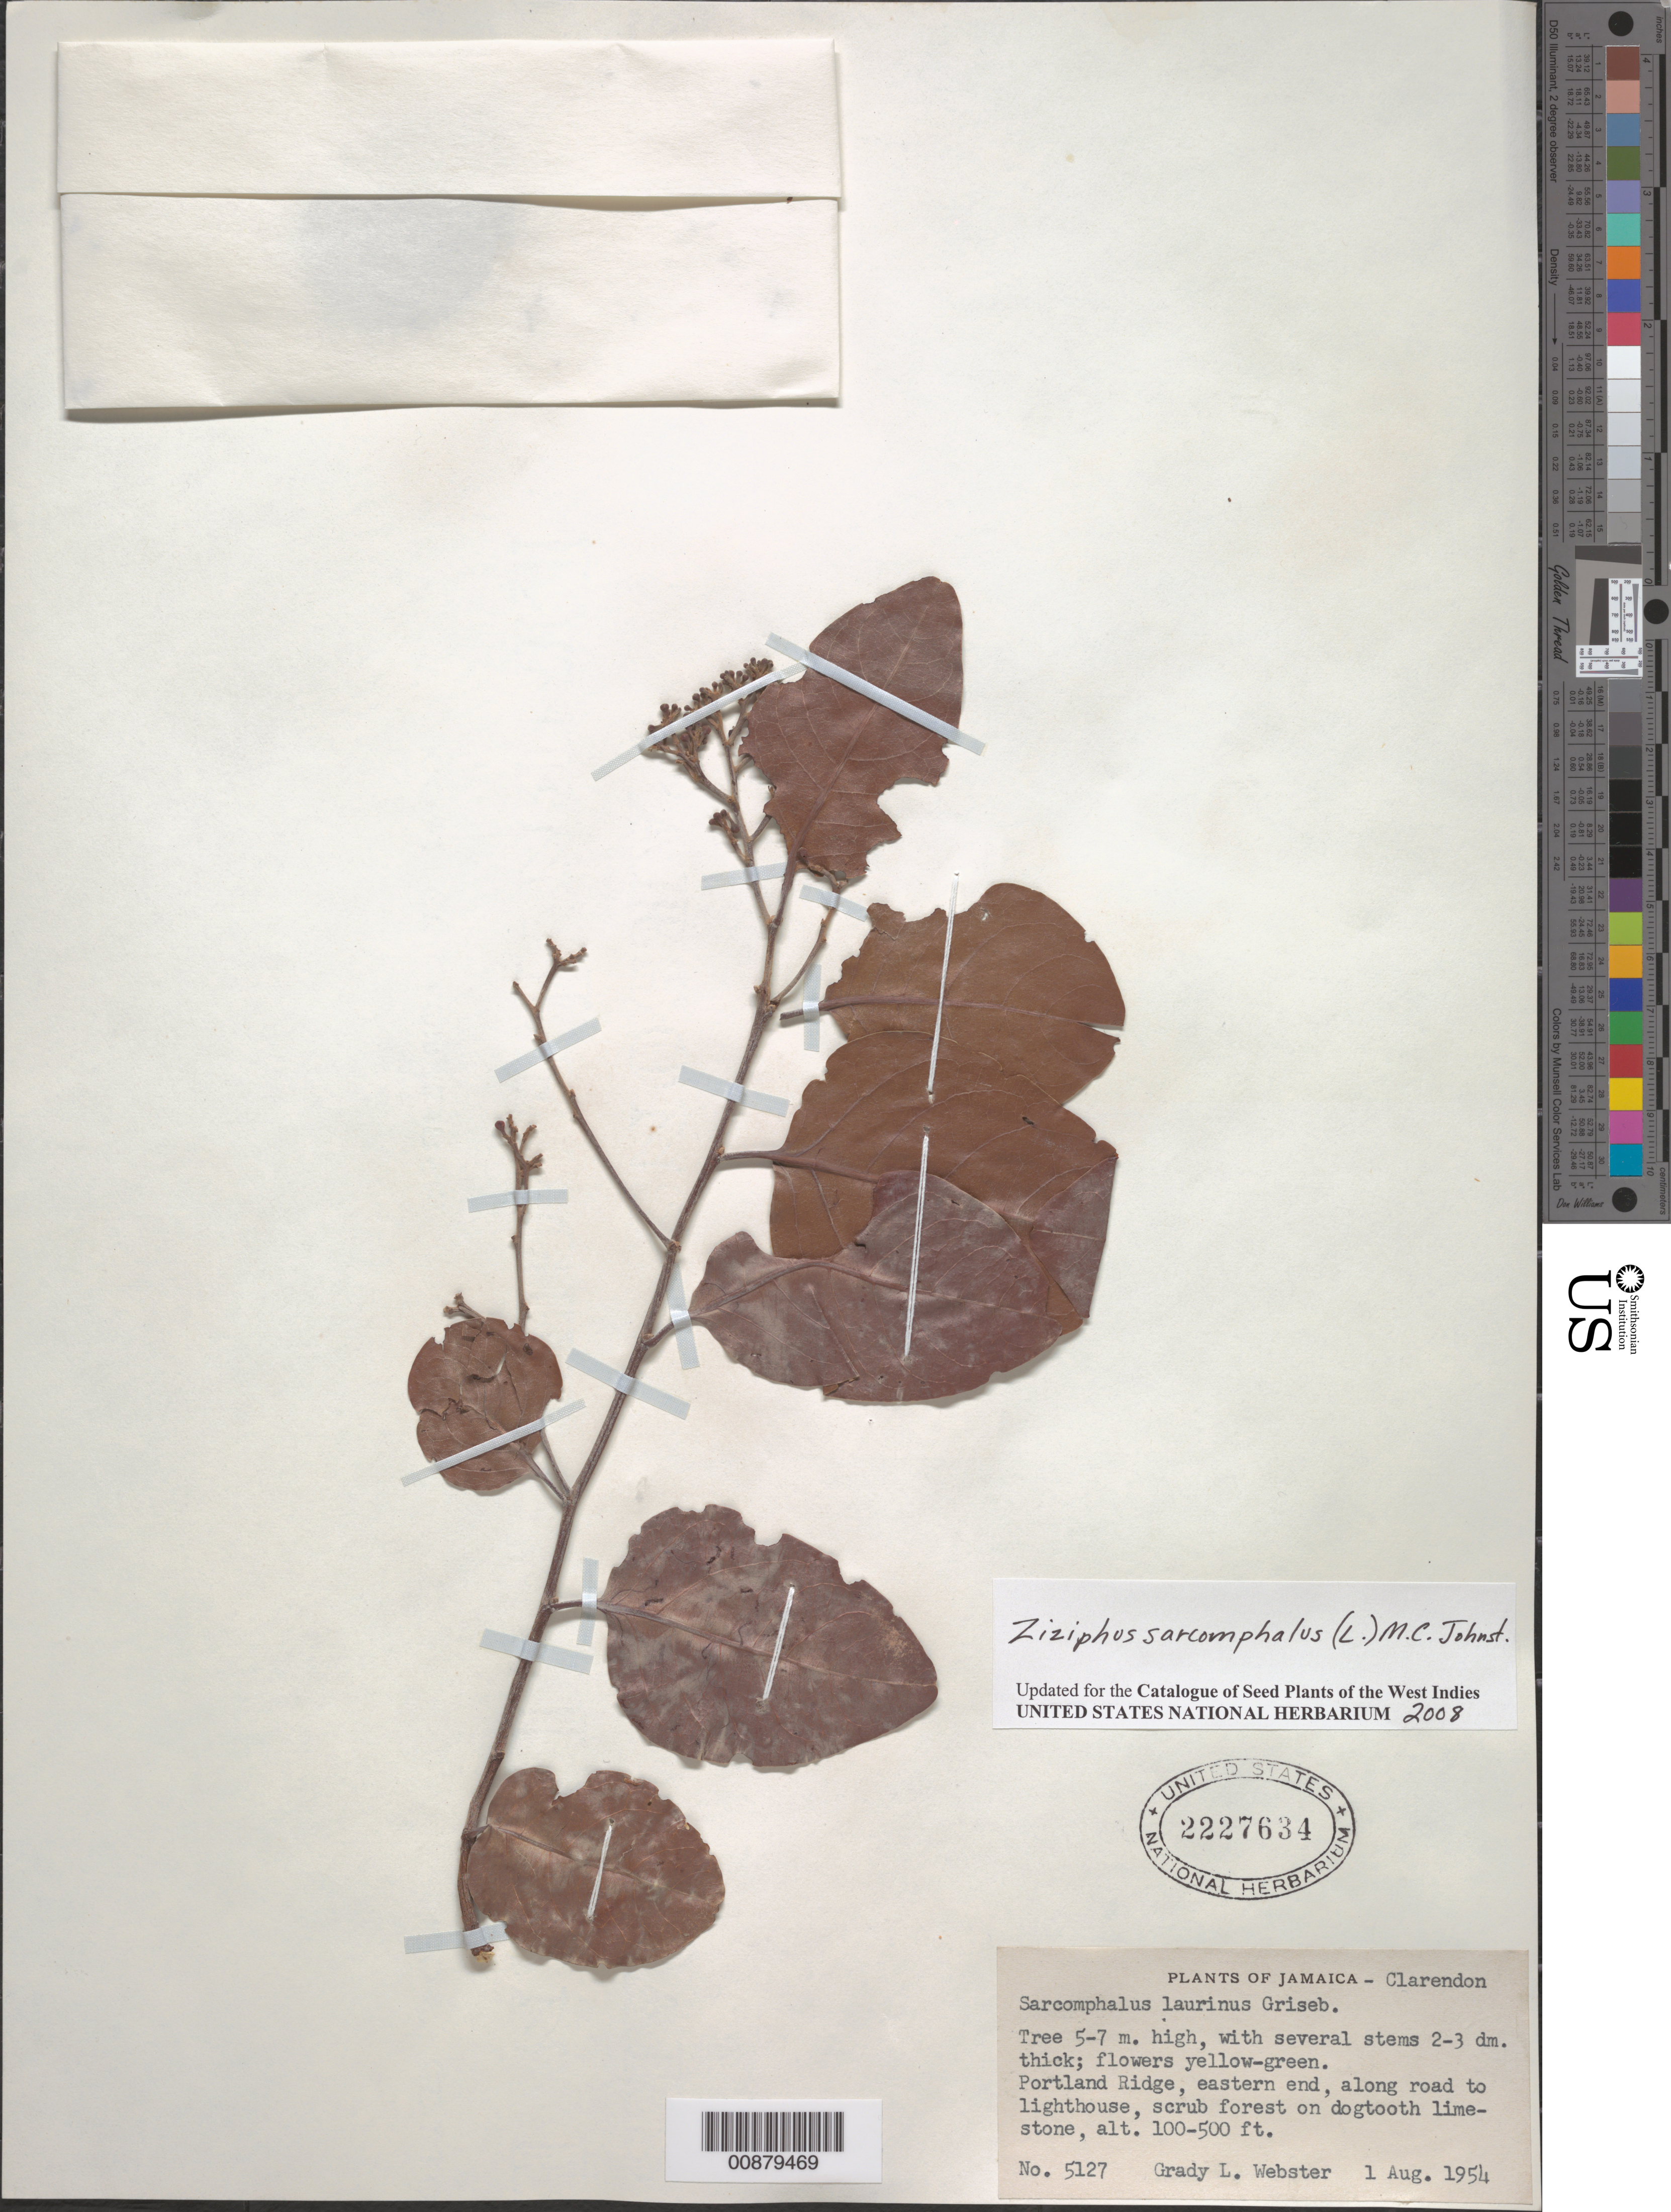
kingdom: Plantae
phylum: Tracheophyta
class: Magnoliopsida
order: Rosales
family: Rhamnaceae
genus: Sarcomphalus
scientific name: Sarcomphalus laurinus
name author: Griseb.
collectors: G. L. Webster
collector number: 5127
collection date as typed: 01 Mar 1954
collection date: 1954-03-01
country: Jamaica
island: Jamaica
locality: Portland Ridge, eastern end, along road to lighthouse.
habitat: Scrub forest on dogtooth limestone.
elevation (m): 30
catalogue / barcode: US 2227634